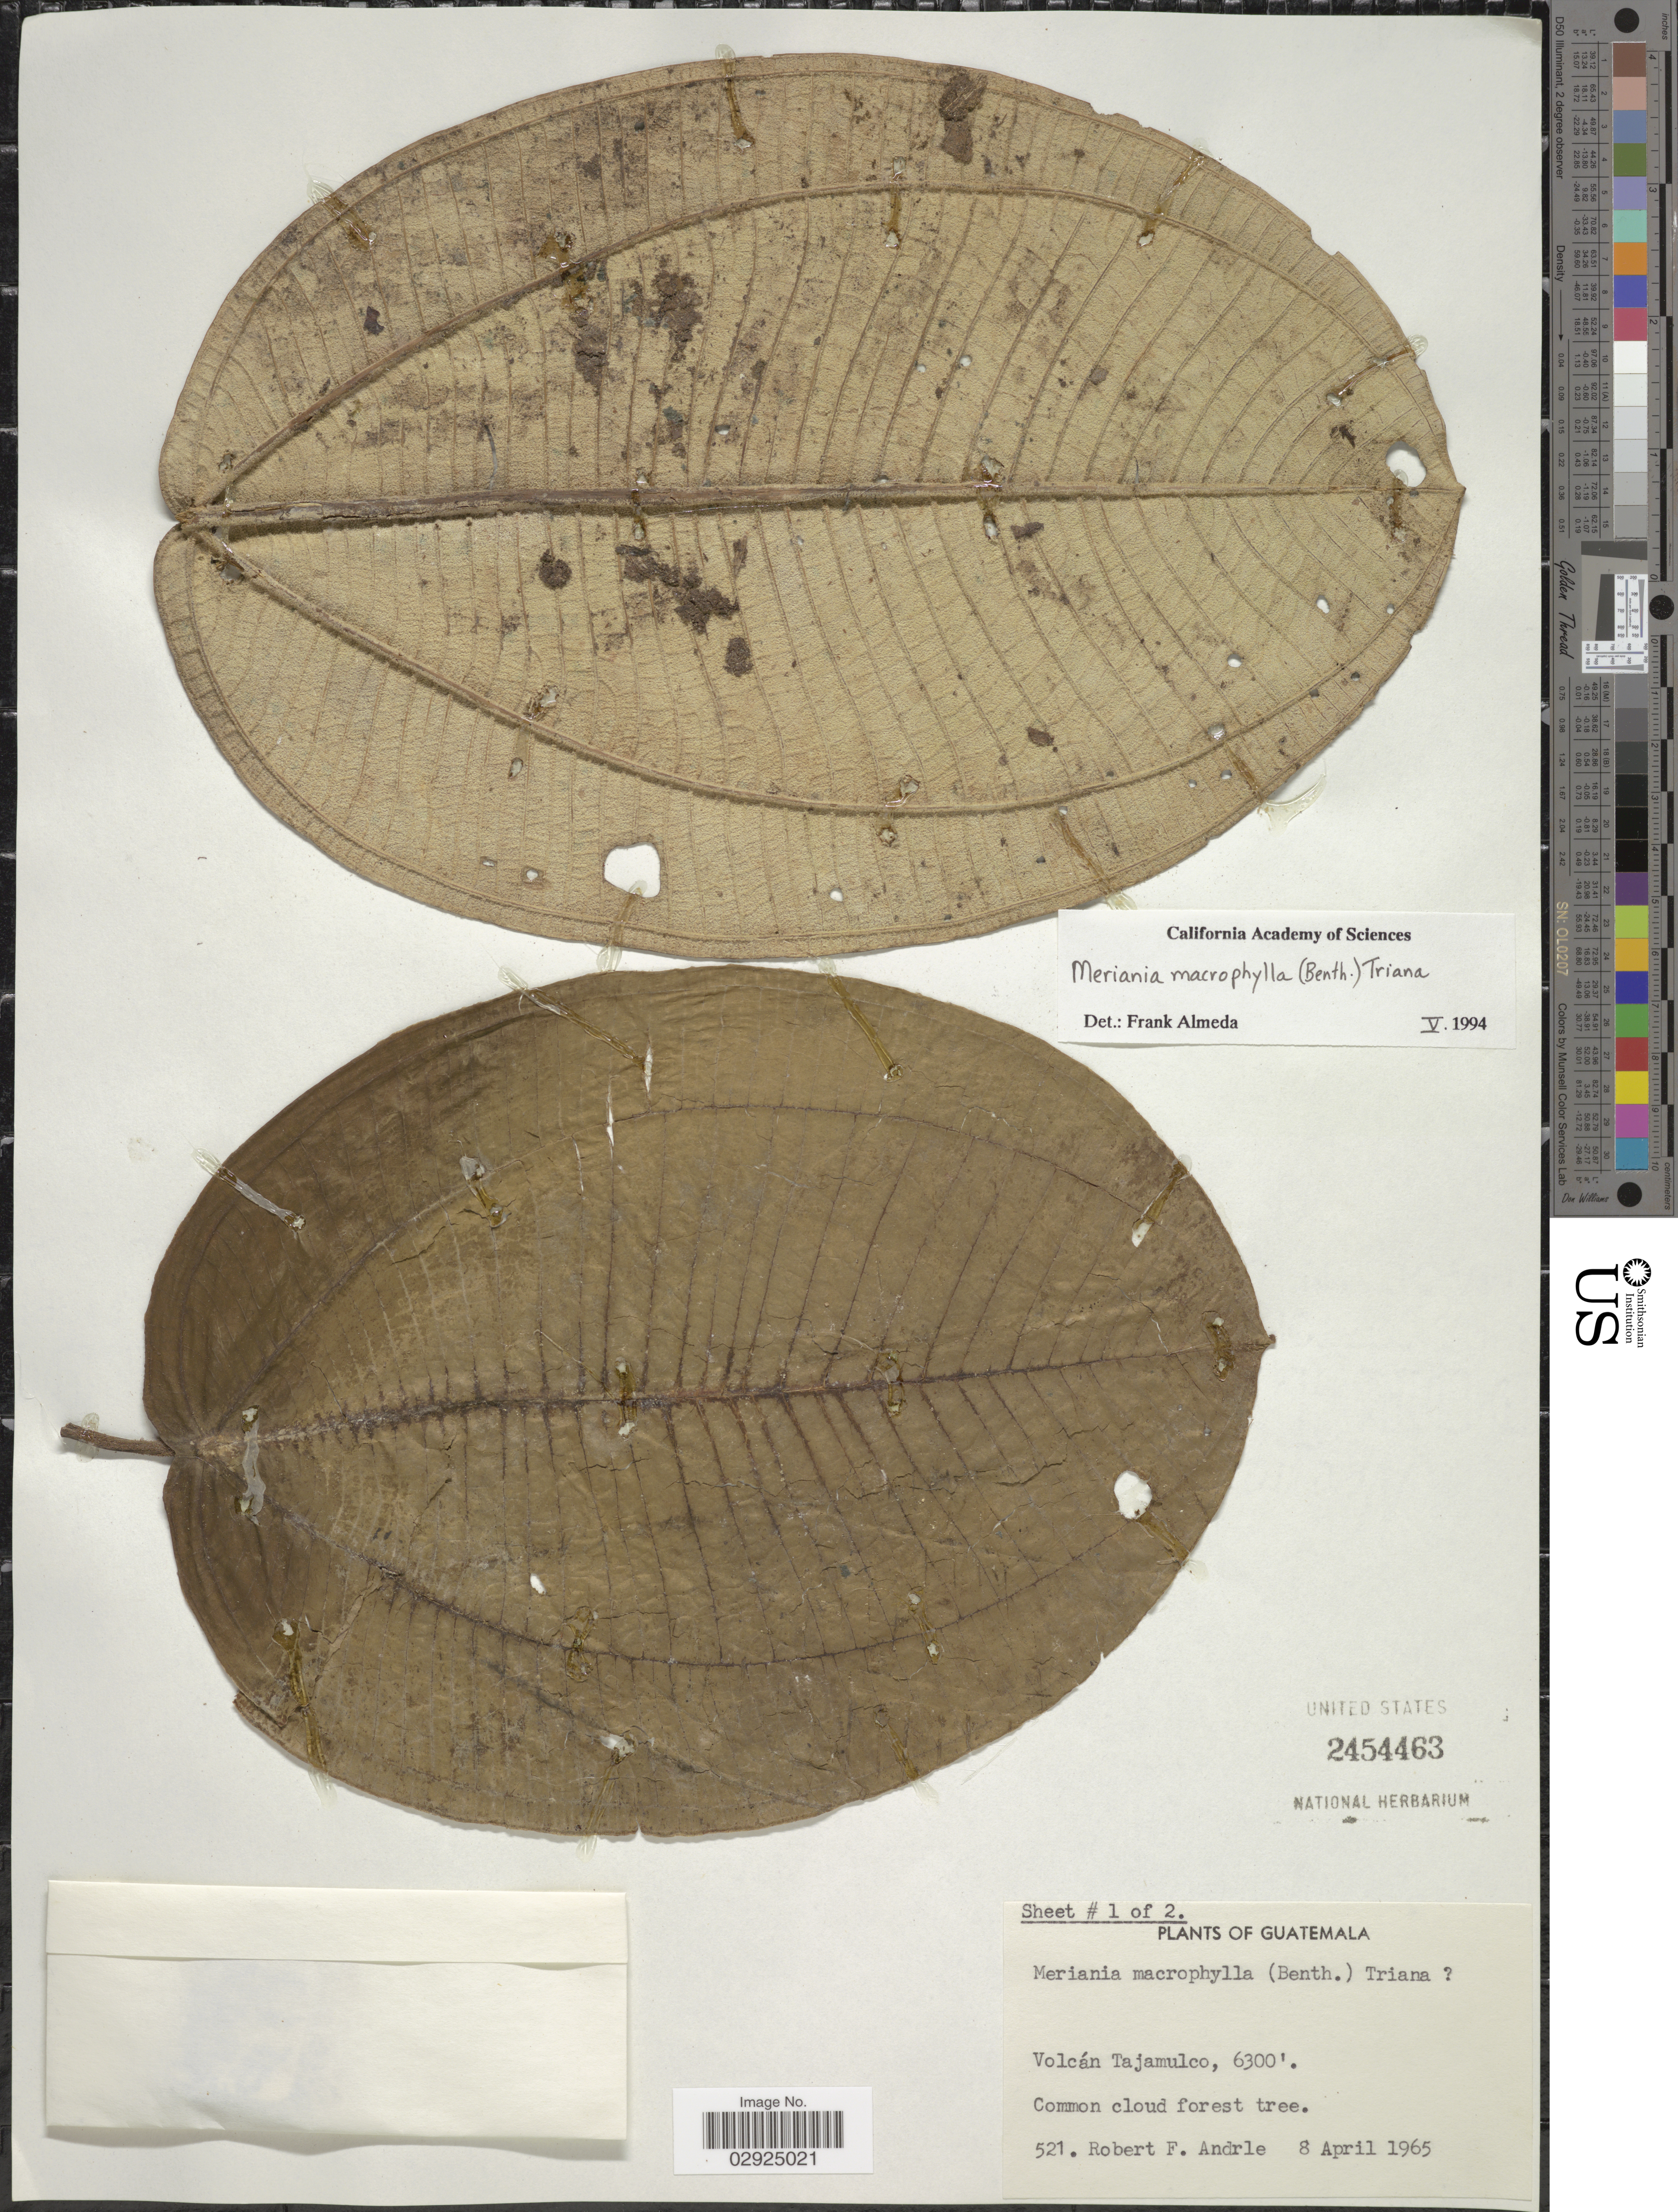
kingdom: Plantae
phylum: Tracheophyta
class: Magnoliopsida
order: Myrtales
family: Melastomataceae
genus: Meriania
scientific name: Meriania macrophylla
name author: (Benth.) Triana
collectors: R. Andrle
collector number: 521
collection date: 1965-04-08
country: Guatemala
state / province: San Marcos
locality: Volcán Tajamulco.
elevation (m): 1920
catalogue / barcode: US 2454463